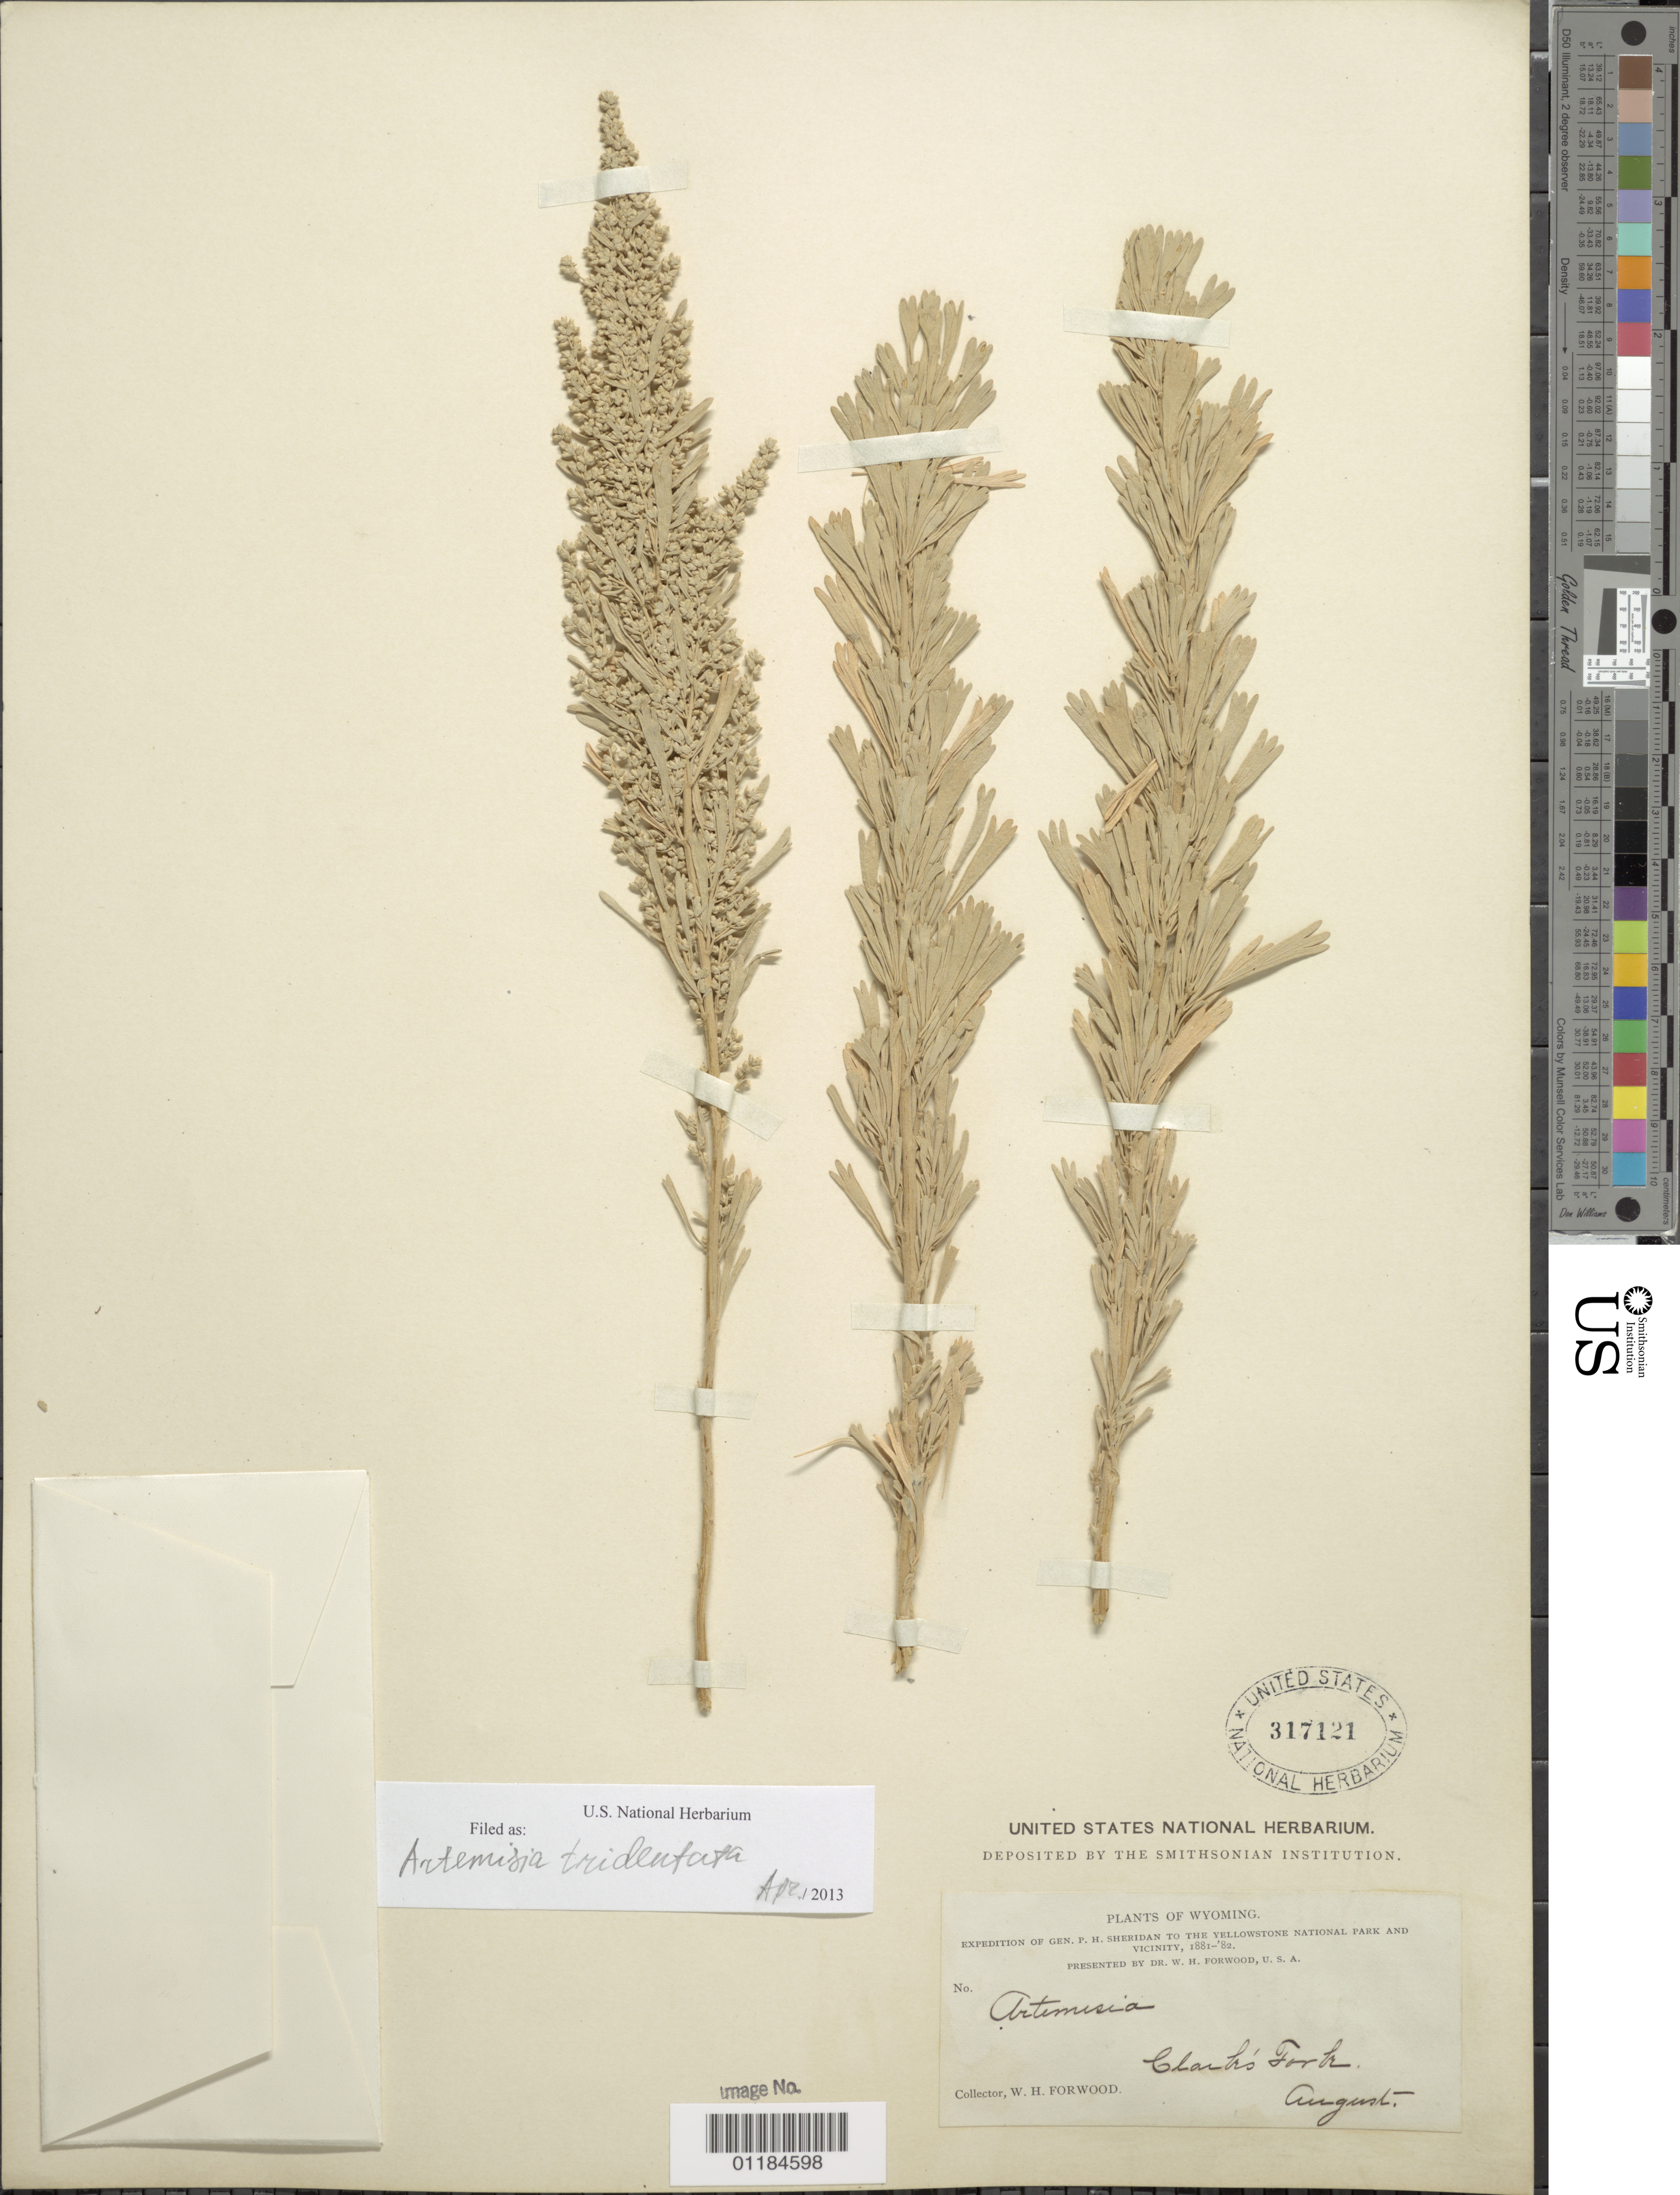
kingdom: Plantae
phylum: Tracheophyta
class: Magnoliopsida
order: Asterales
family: Asteraceae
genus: Artemisia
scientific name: Artemisia tridentata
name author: Nutt.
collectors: W. Forwood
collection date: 1881-08 or 1882-08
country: United States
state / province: Wyoming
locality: Clark's Fork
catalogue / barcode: US 317121